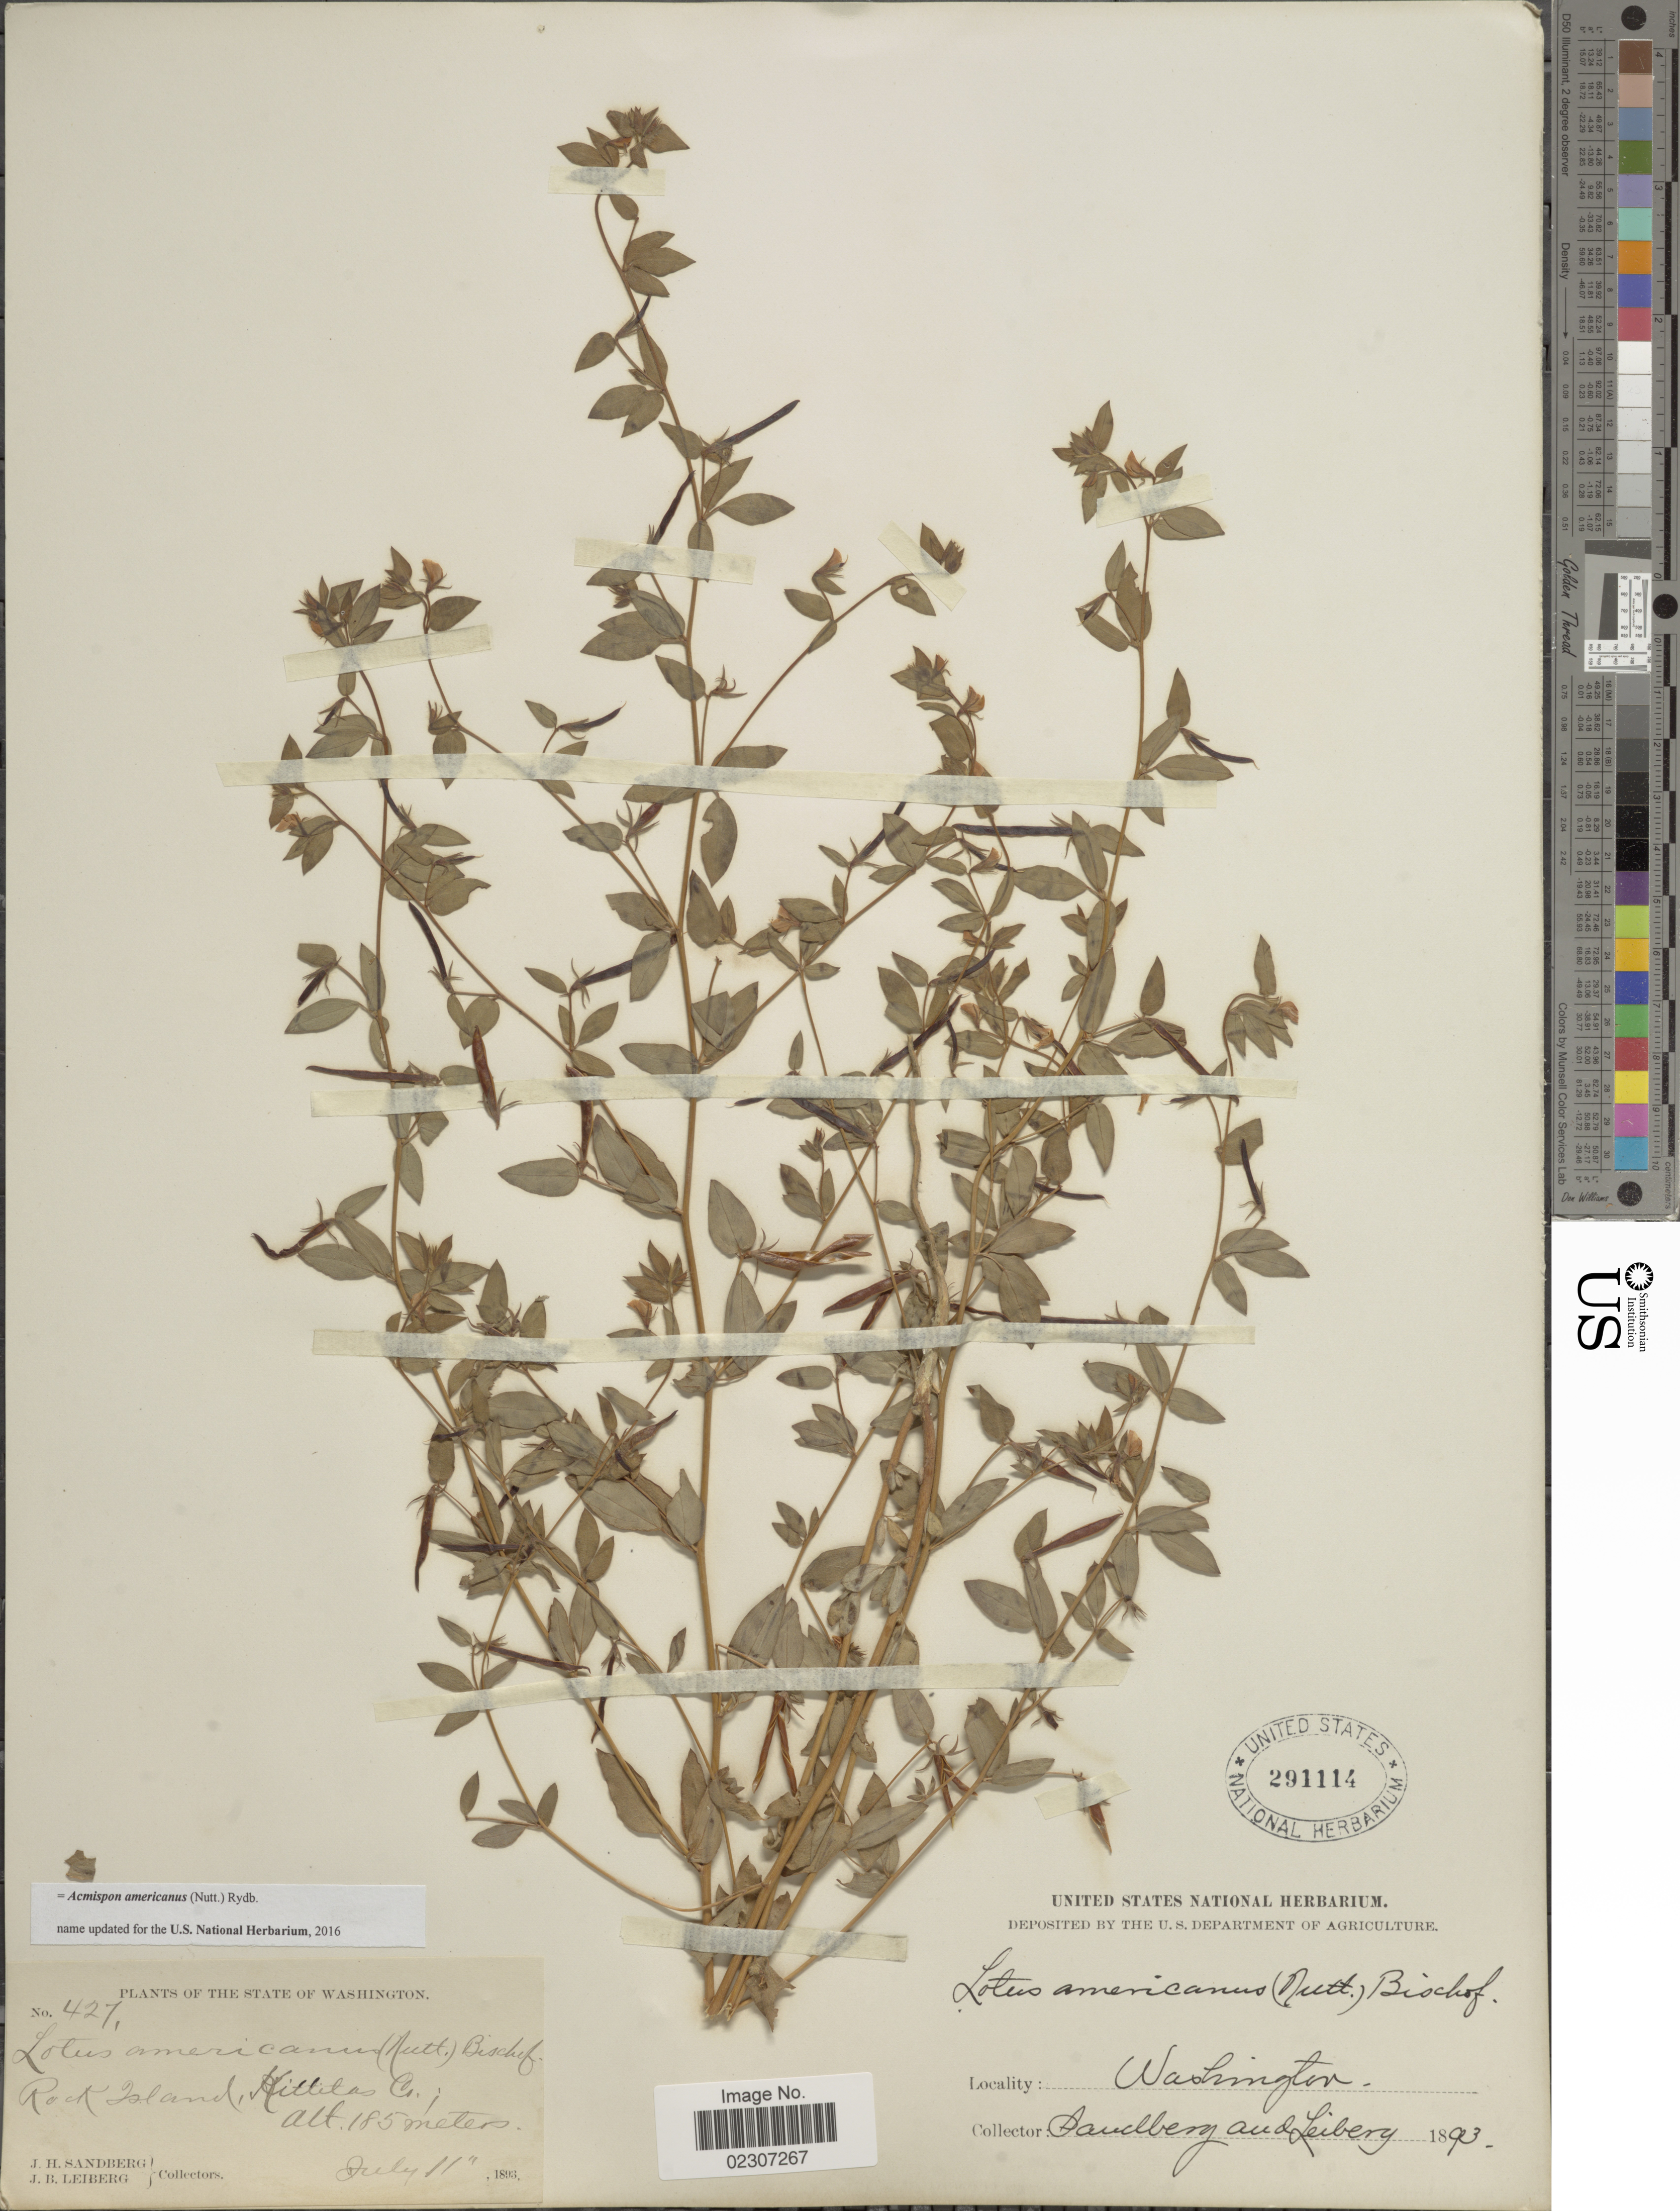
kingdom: Plantae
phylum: Tracheophyta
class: Magnoliopsida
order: Fabales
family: Fabaceae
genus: Acmispon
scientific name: Acmispon americanus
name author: (Nutt.) Rydb.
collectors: J. Sanberg & J. B. Leiberg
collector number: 427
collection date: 1893-07-11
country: United States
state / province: Washington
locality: Rock Island , Hittlas Co., Washington.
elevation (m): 185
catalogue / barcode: US 291114